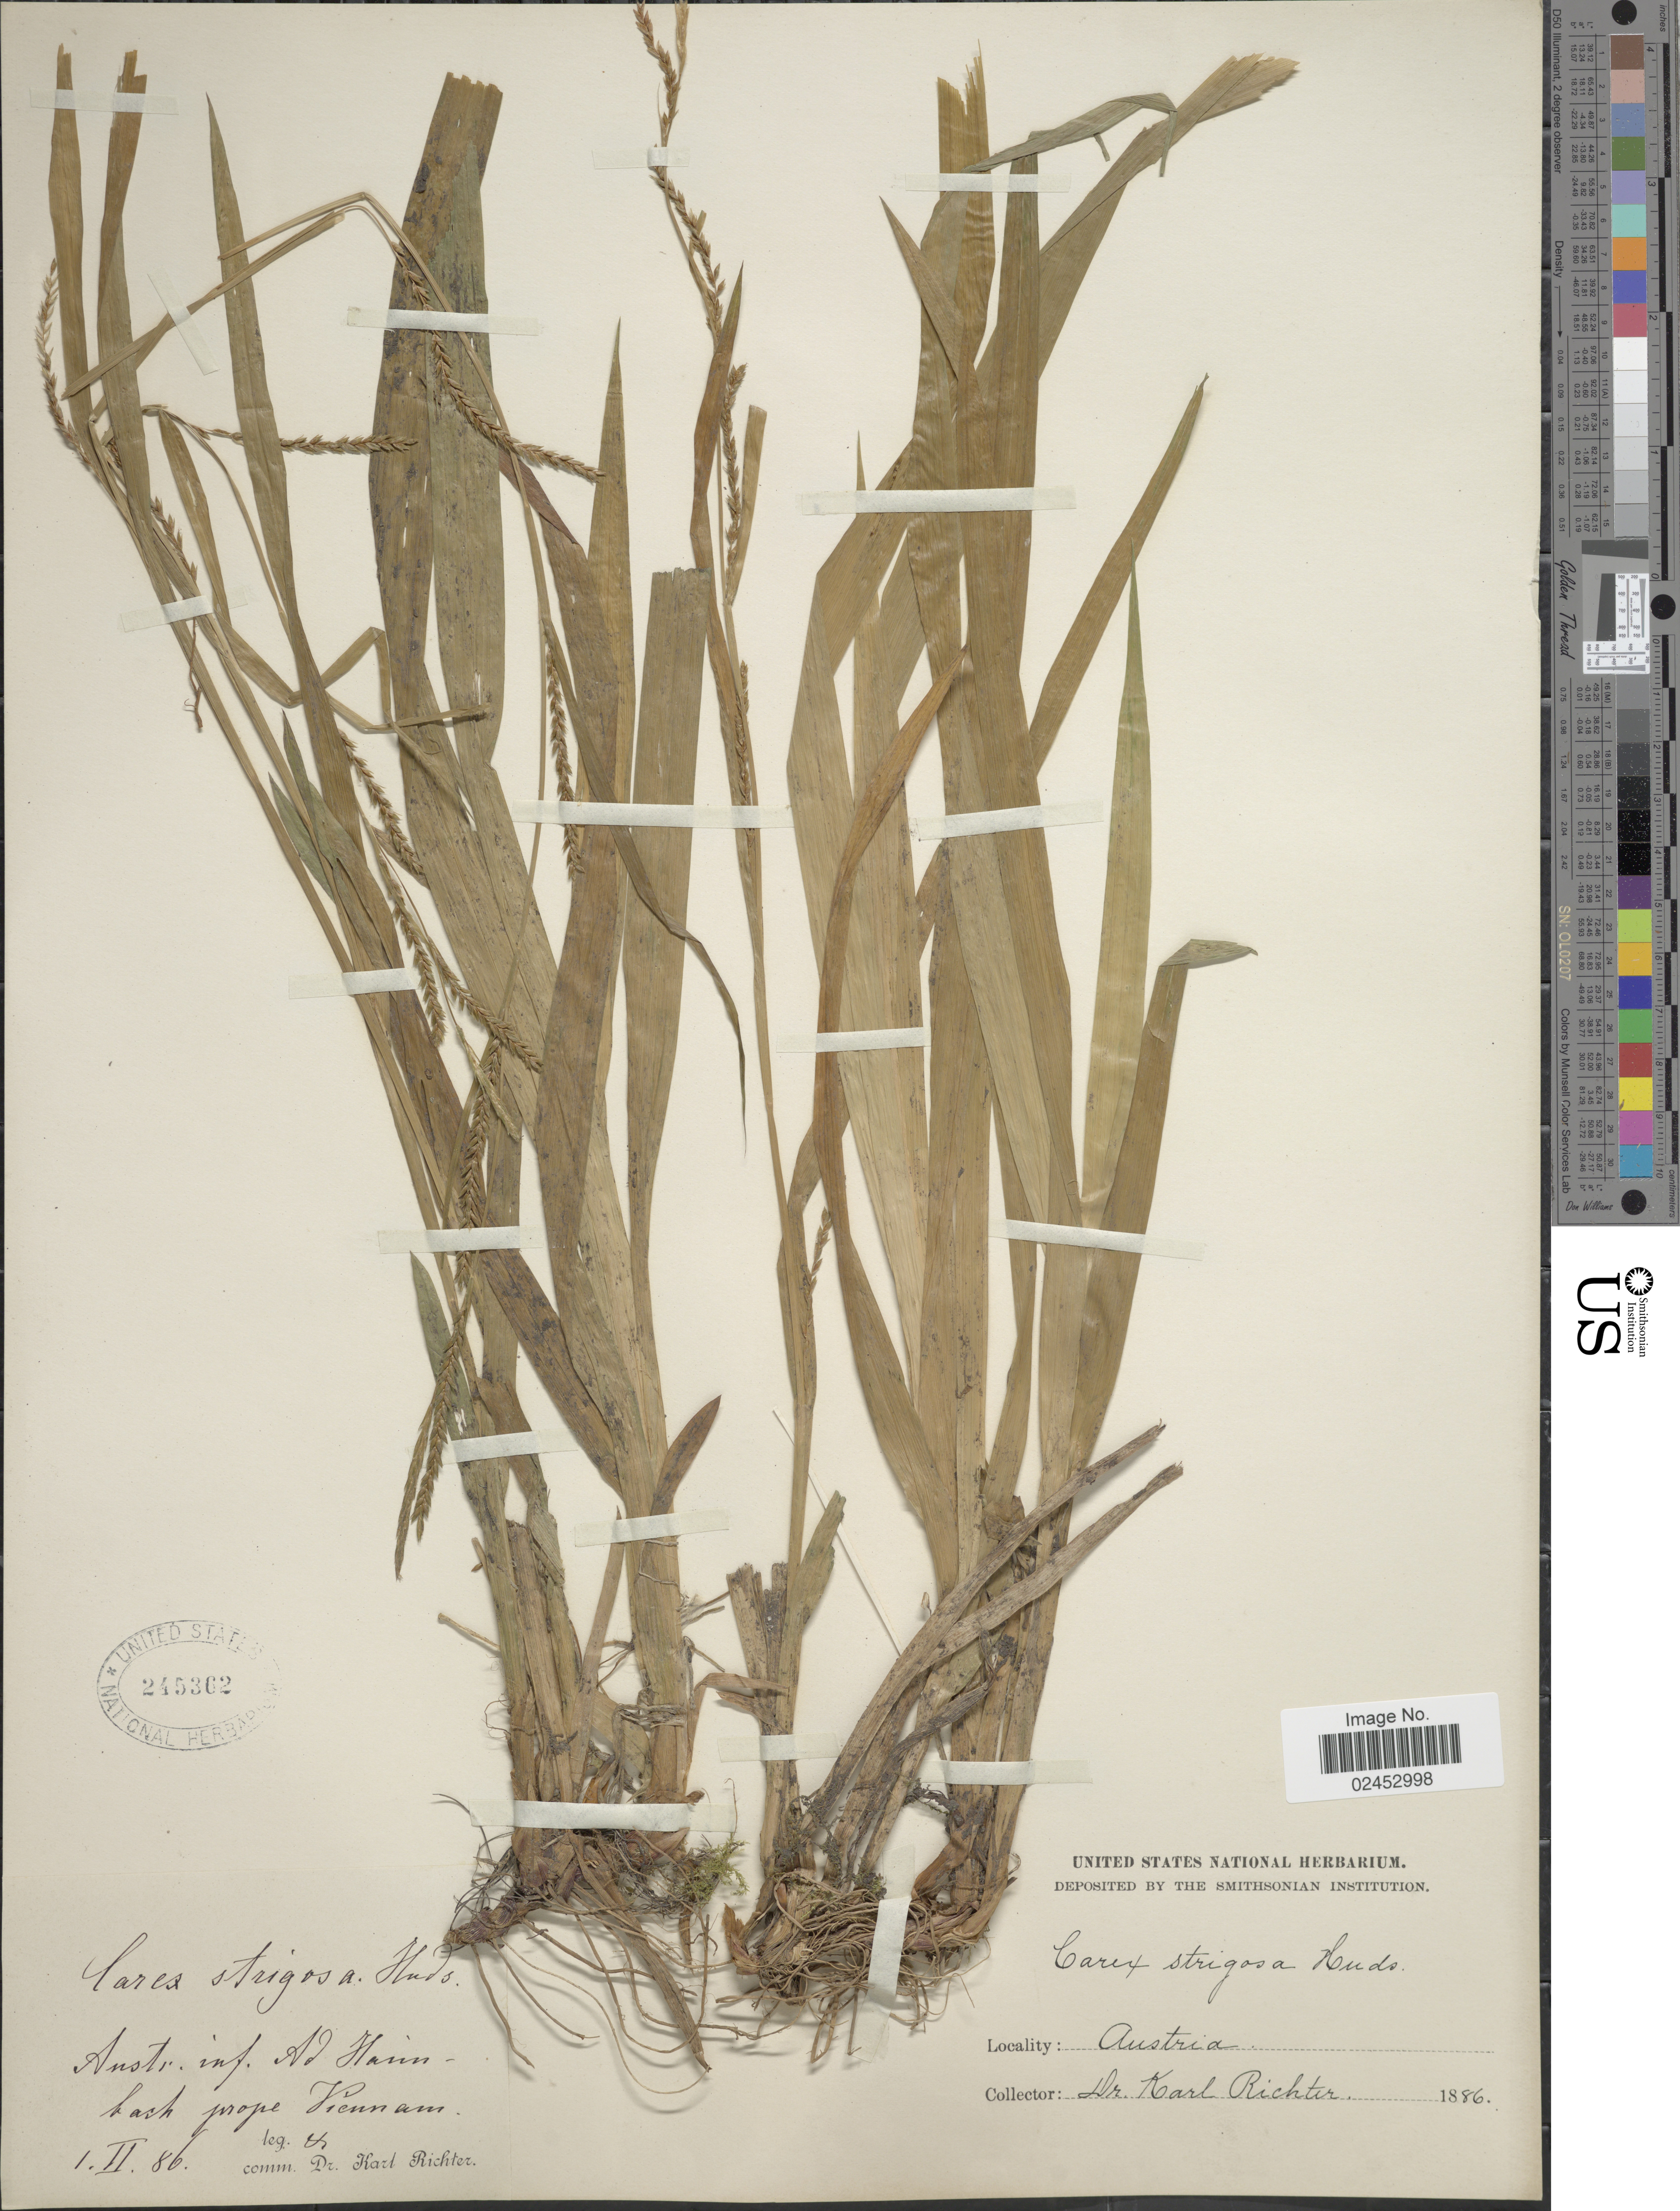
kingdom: Plantae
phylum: Tracheophyta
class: Liliopsida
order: Poales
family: Cyperaceae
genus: Carex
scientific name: Carex strigosa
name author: Huds.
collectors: K. Richter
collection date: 1886-02-01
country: Austria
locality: Austr. inf. Ad Harinrbach prope Viennam.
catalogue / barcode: US 245362